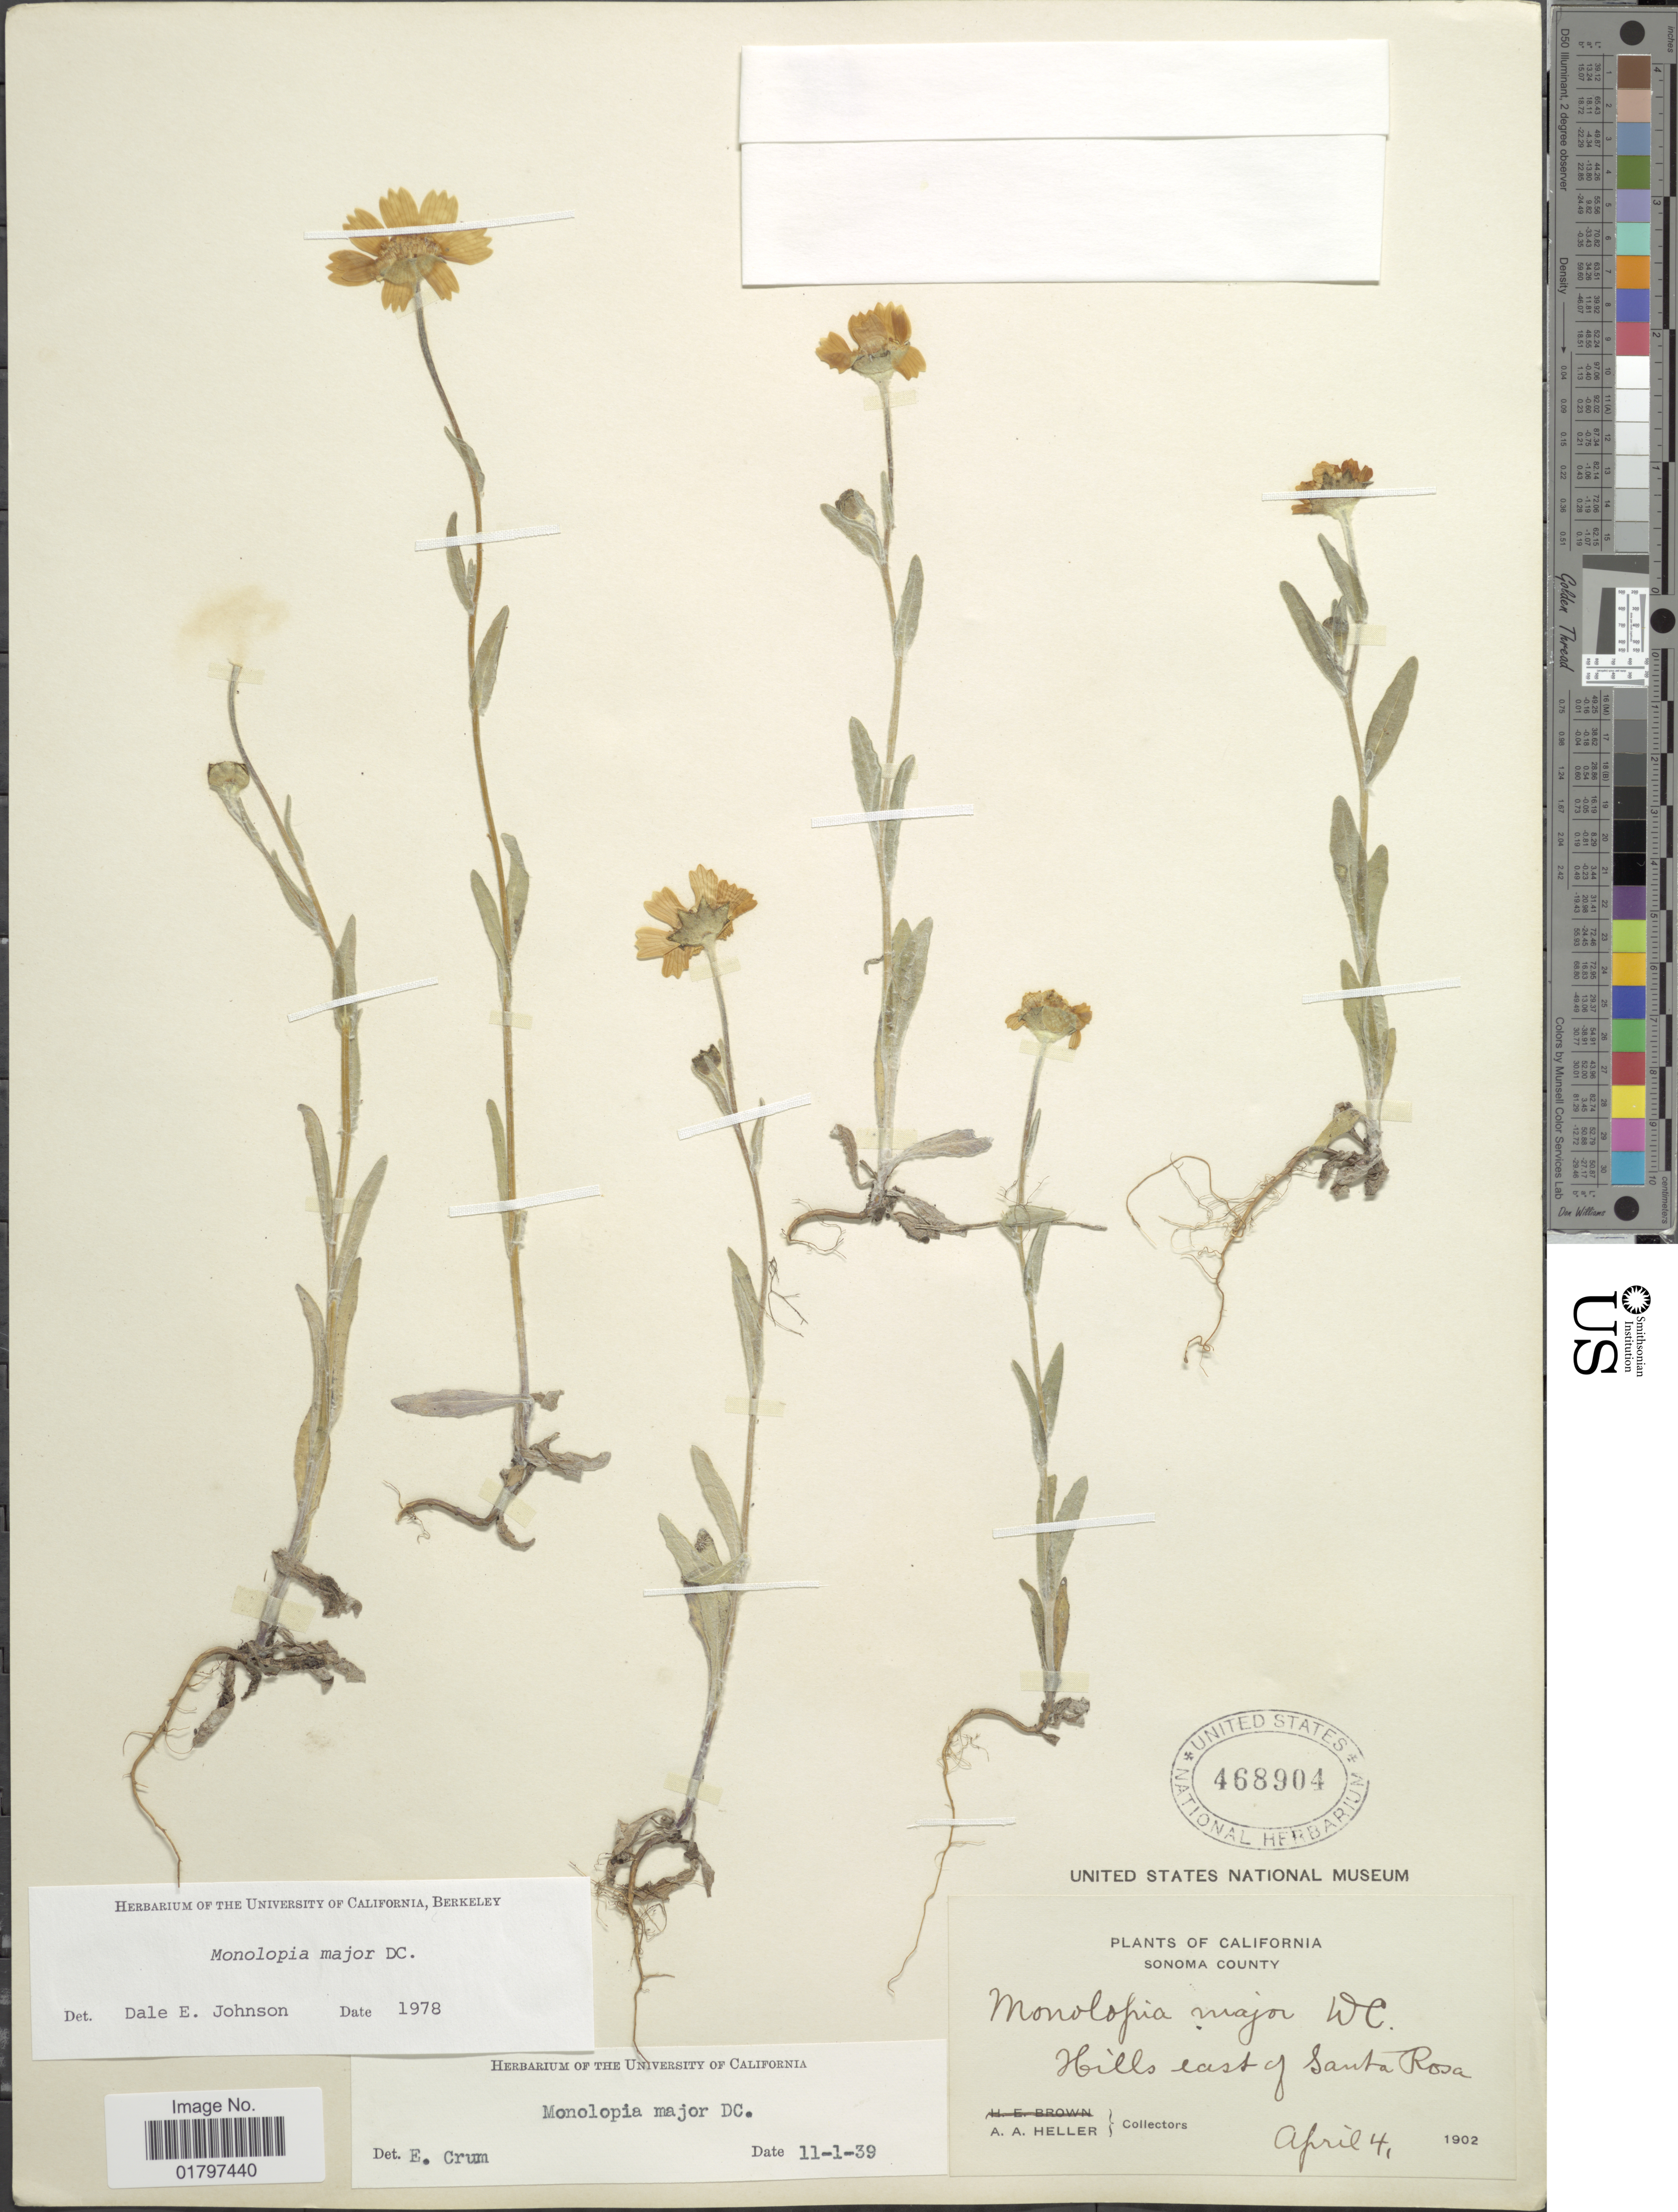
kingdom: Plantae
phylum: Tracheophyta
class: Magnoliopsida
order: Asterales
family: Asteraceae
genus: Monolopia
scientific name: Monolopia major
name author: DC.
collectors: A. A. Heller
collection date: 1902-04-04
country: United States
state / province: California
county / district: Sonoma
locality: Sonoma County. Hills east of Santa Rosa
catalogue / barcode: US 468904